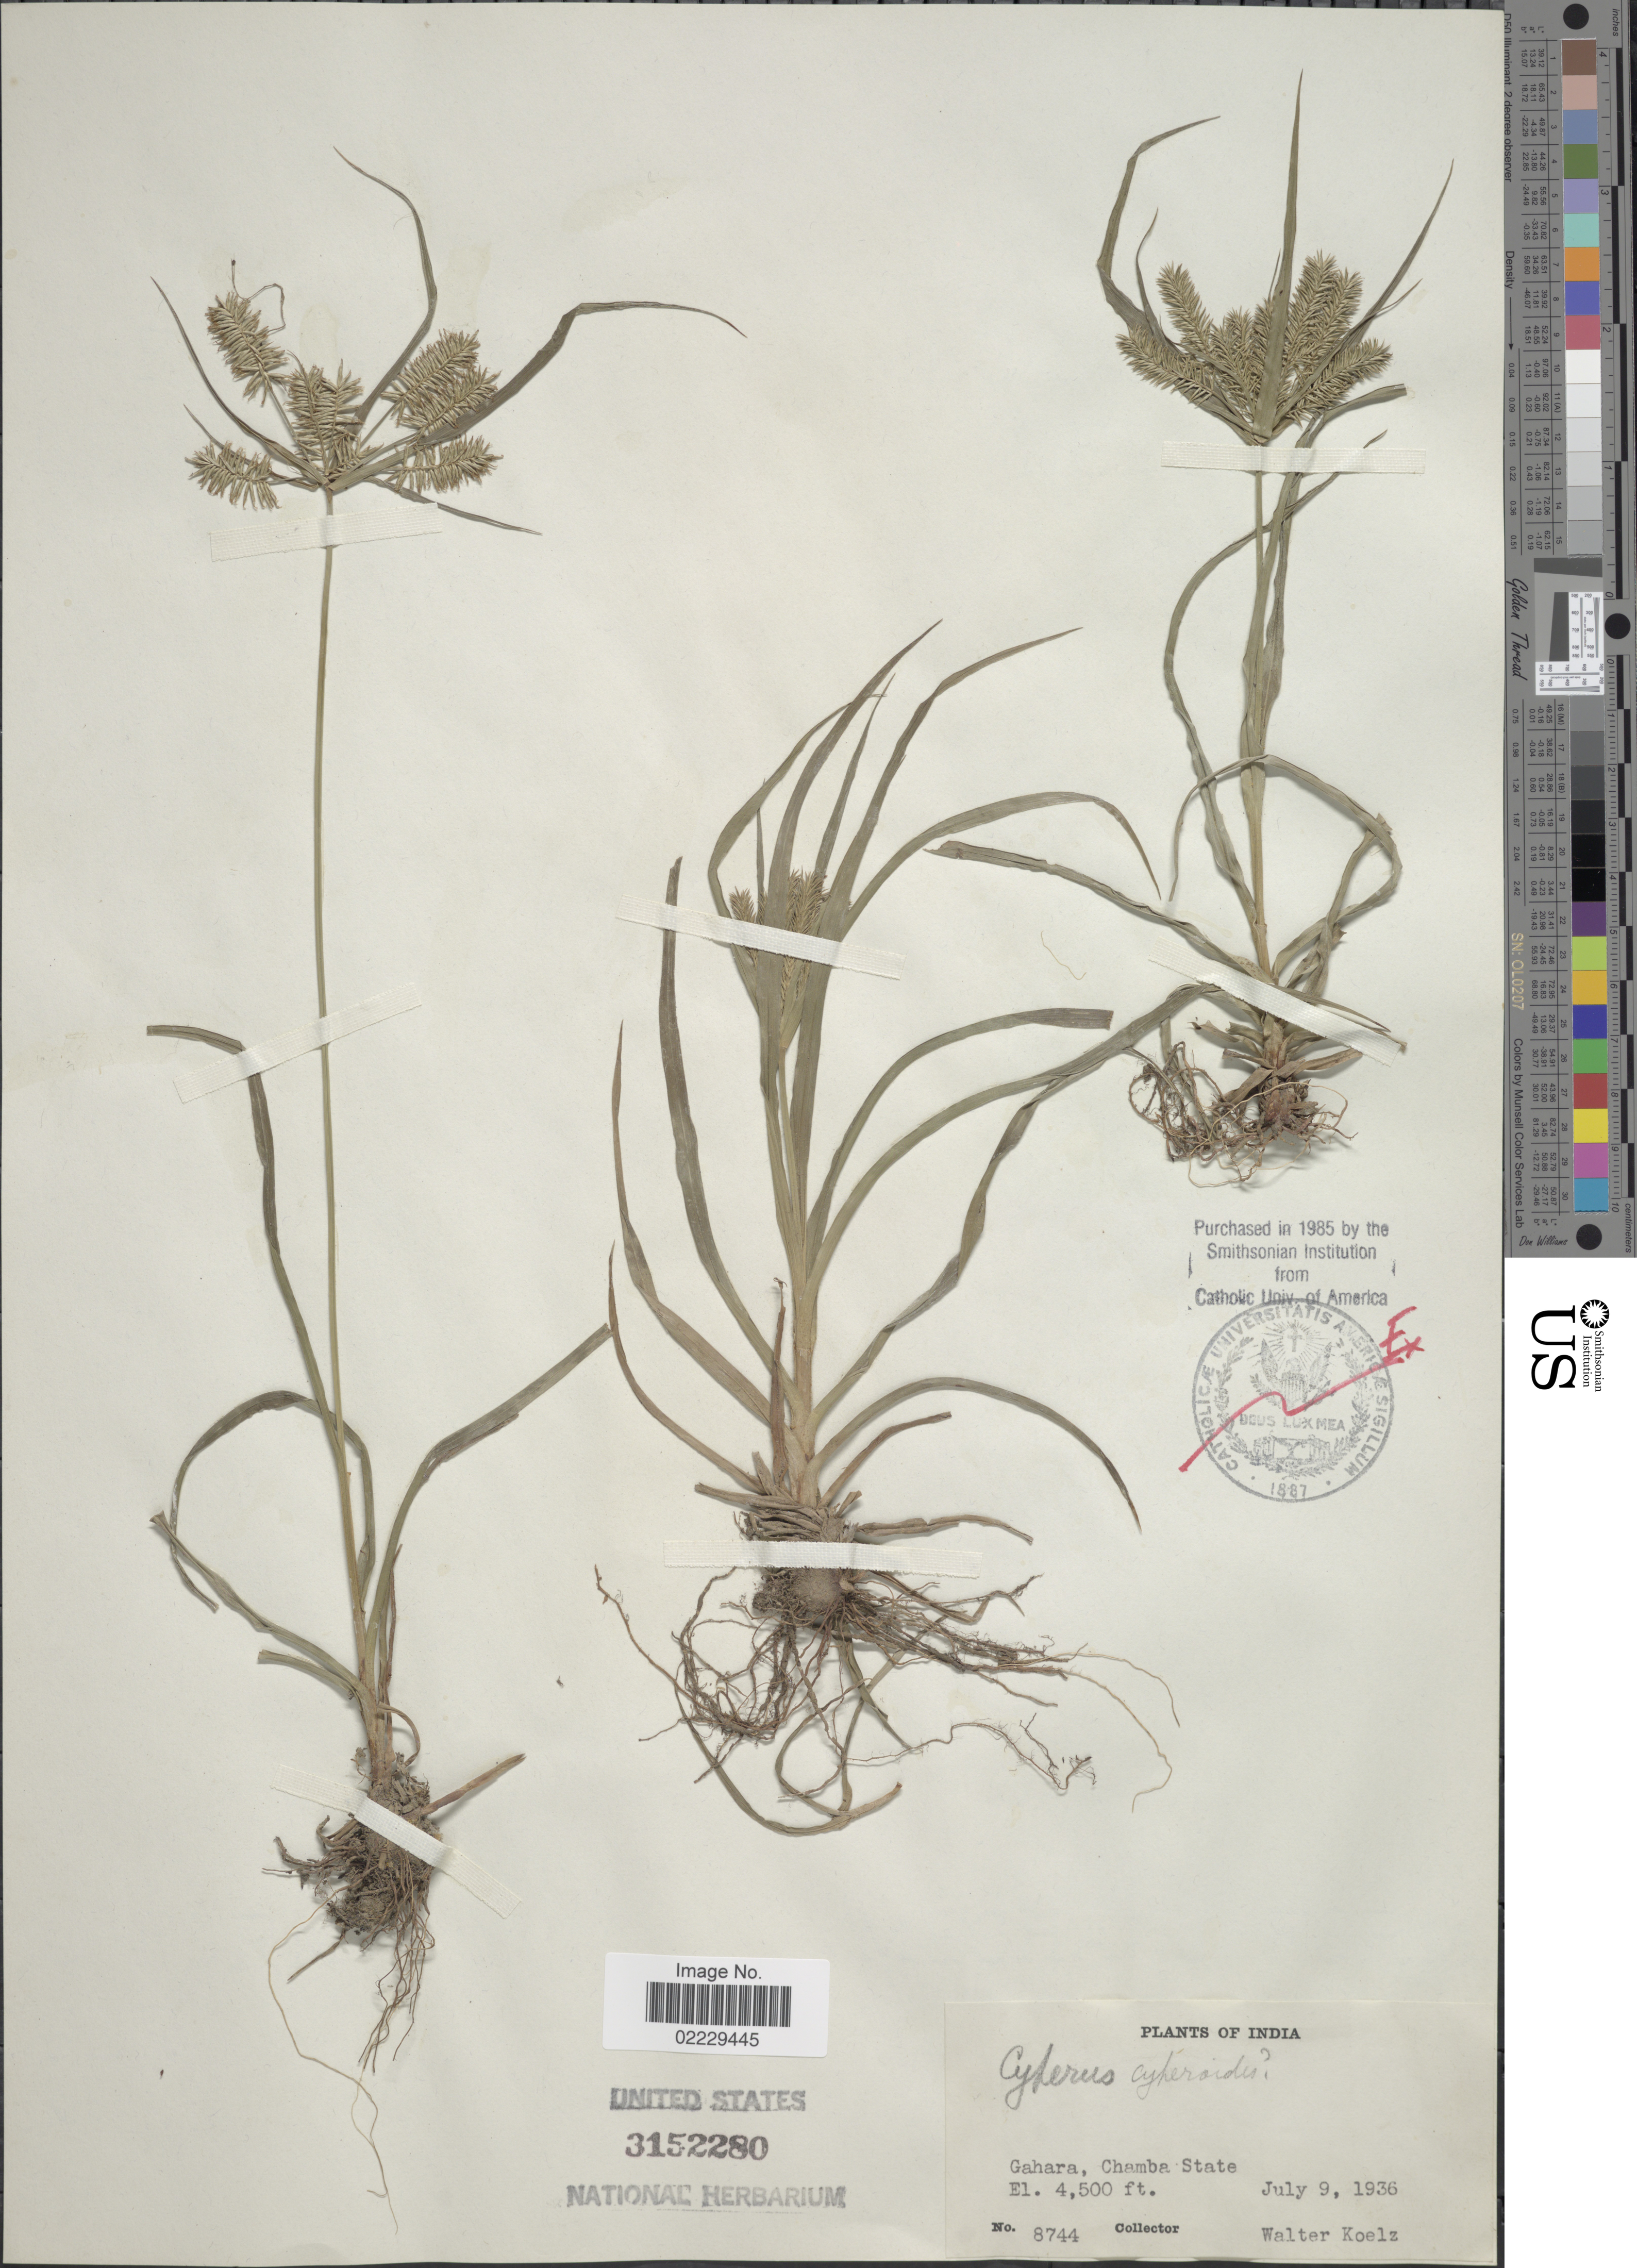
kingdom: Plantae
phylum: Tracheophyta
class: Liliopsida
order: Poales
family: Cyperaceae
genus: Cyperus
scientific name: Cyperus sp.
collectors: W. N. Koelz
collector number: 8744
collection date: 1936-07-09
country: India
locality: Gahara, Chamba State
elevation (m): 1372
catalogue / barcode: US 3152280